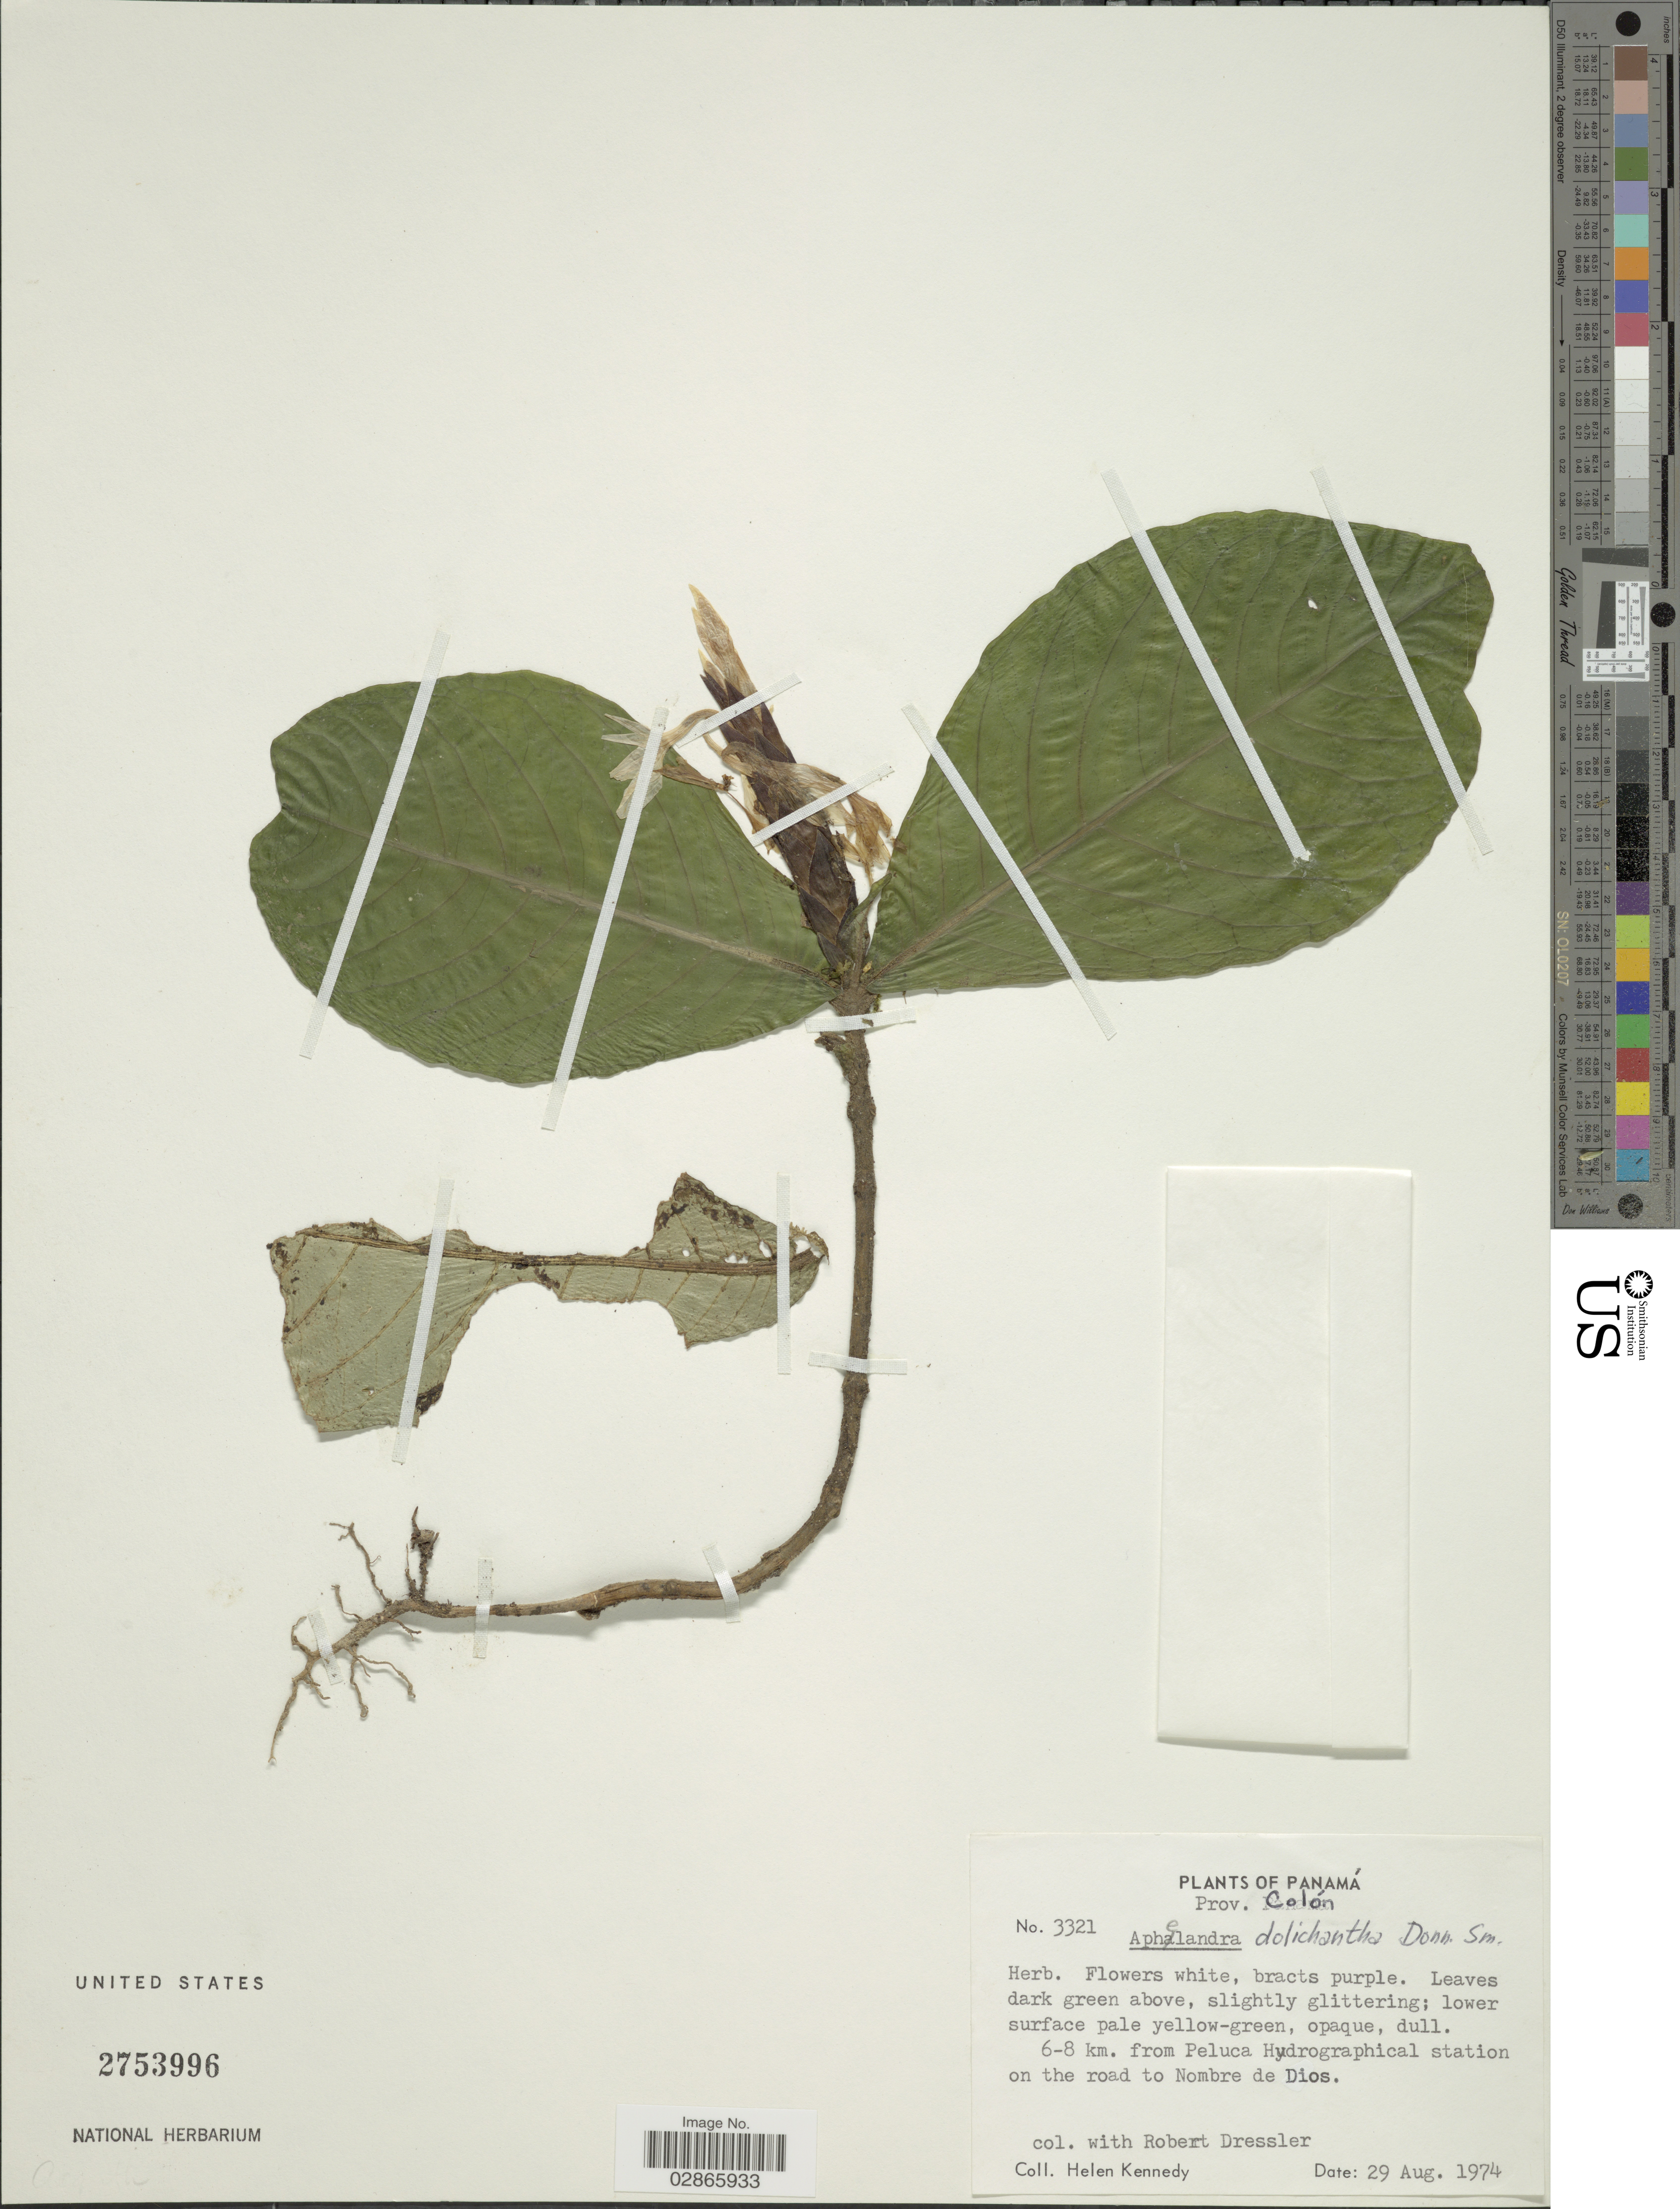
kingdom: Plantae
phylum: Tracheophyta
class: Magnoliopsida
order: Lamiales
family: Acanthaceae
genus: Aphelandra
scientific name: Aphelandra dolichantha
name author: Donn. Sm.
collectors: H. Kennedy & R. Dressler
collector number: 3321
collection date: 1974-08-29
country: Panama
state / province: Colón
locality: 6-8 km. from Peluca Hydrographical station on the road to Nombre de Dios.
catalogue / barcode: US 2753996